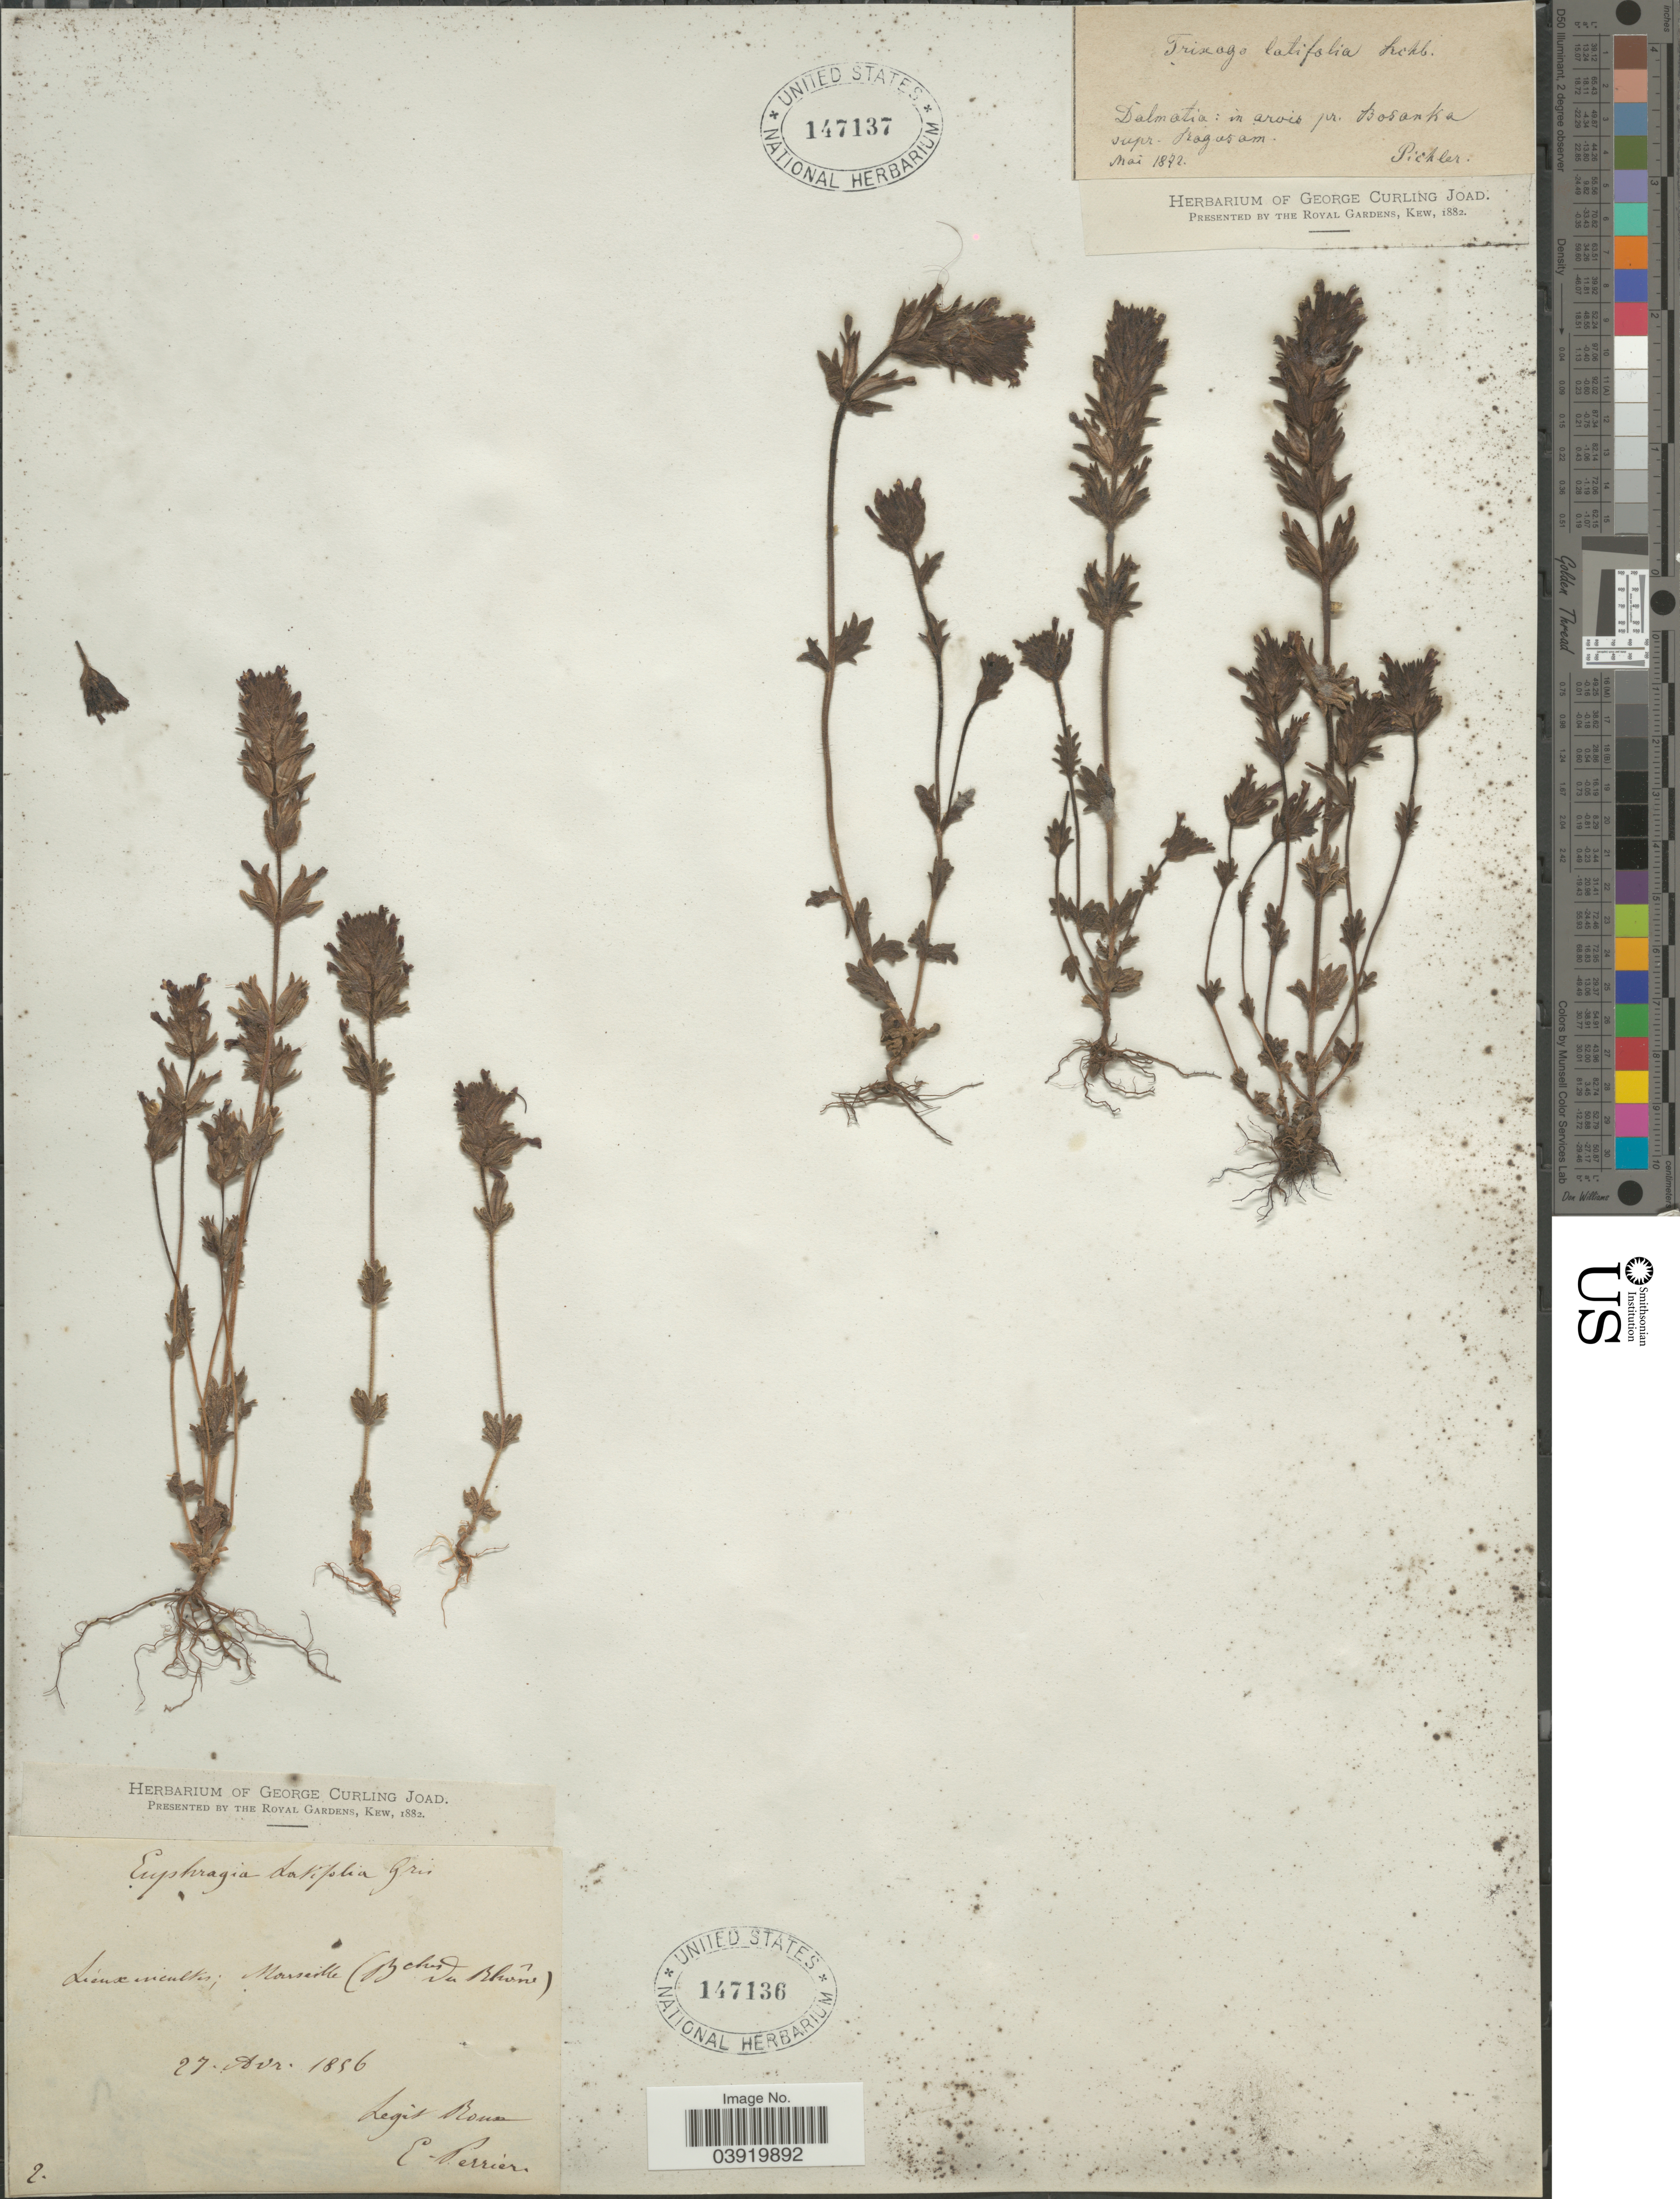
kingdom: Plantae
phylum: Tracheophyta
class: Magnoliopsida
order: Lamiales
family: Orobanchaceae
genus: Parentucellia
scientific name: Parentucellia latifolia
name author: (L.) Caruel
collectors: Pichler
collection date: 1872-05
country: Croatia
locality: Dalmatia: in arvis pr. Bosanka supr. Ragusam.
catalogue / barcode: US 147137